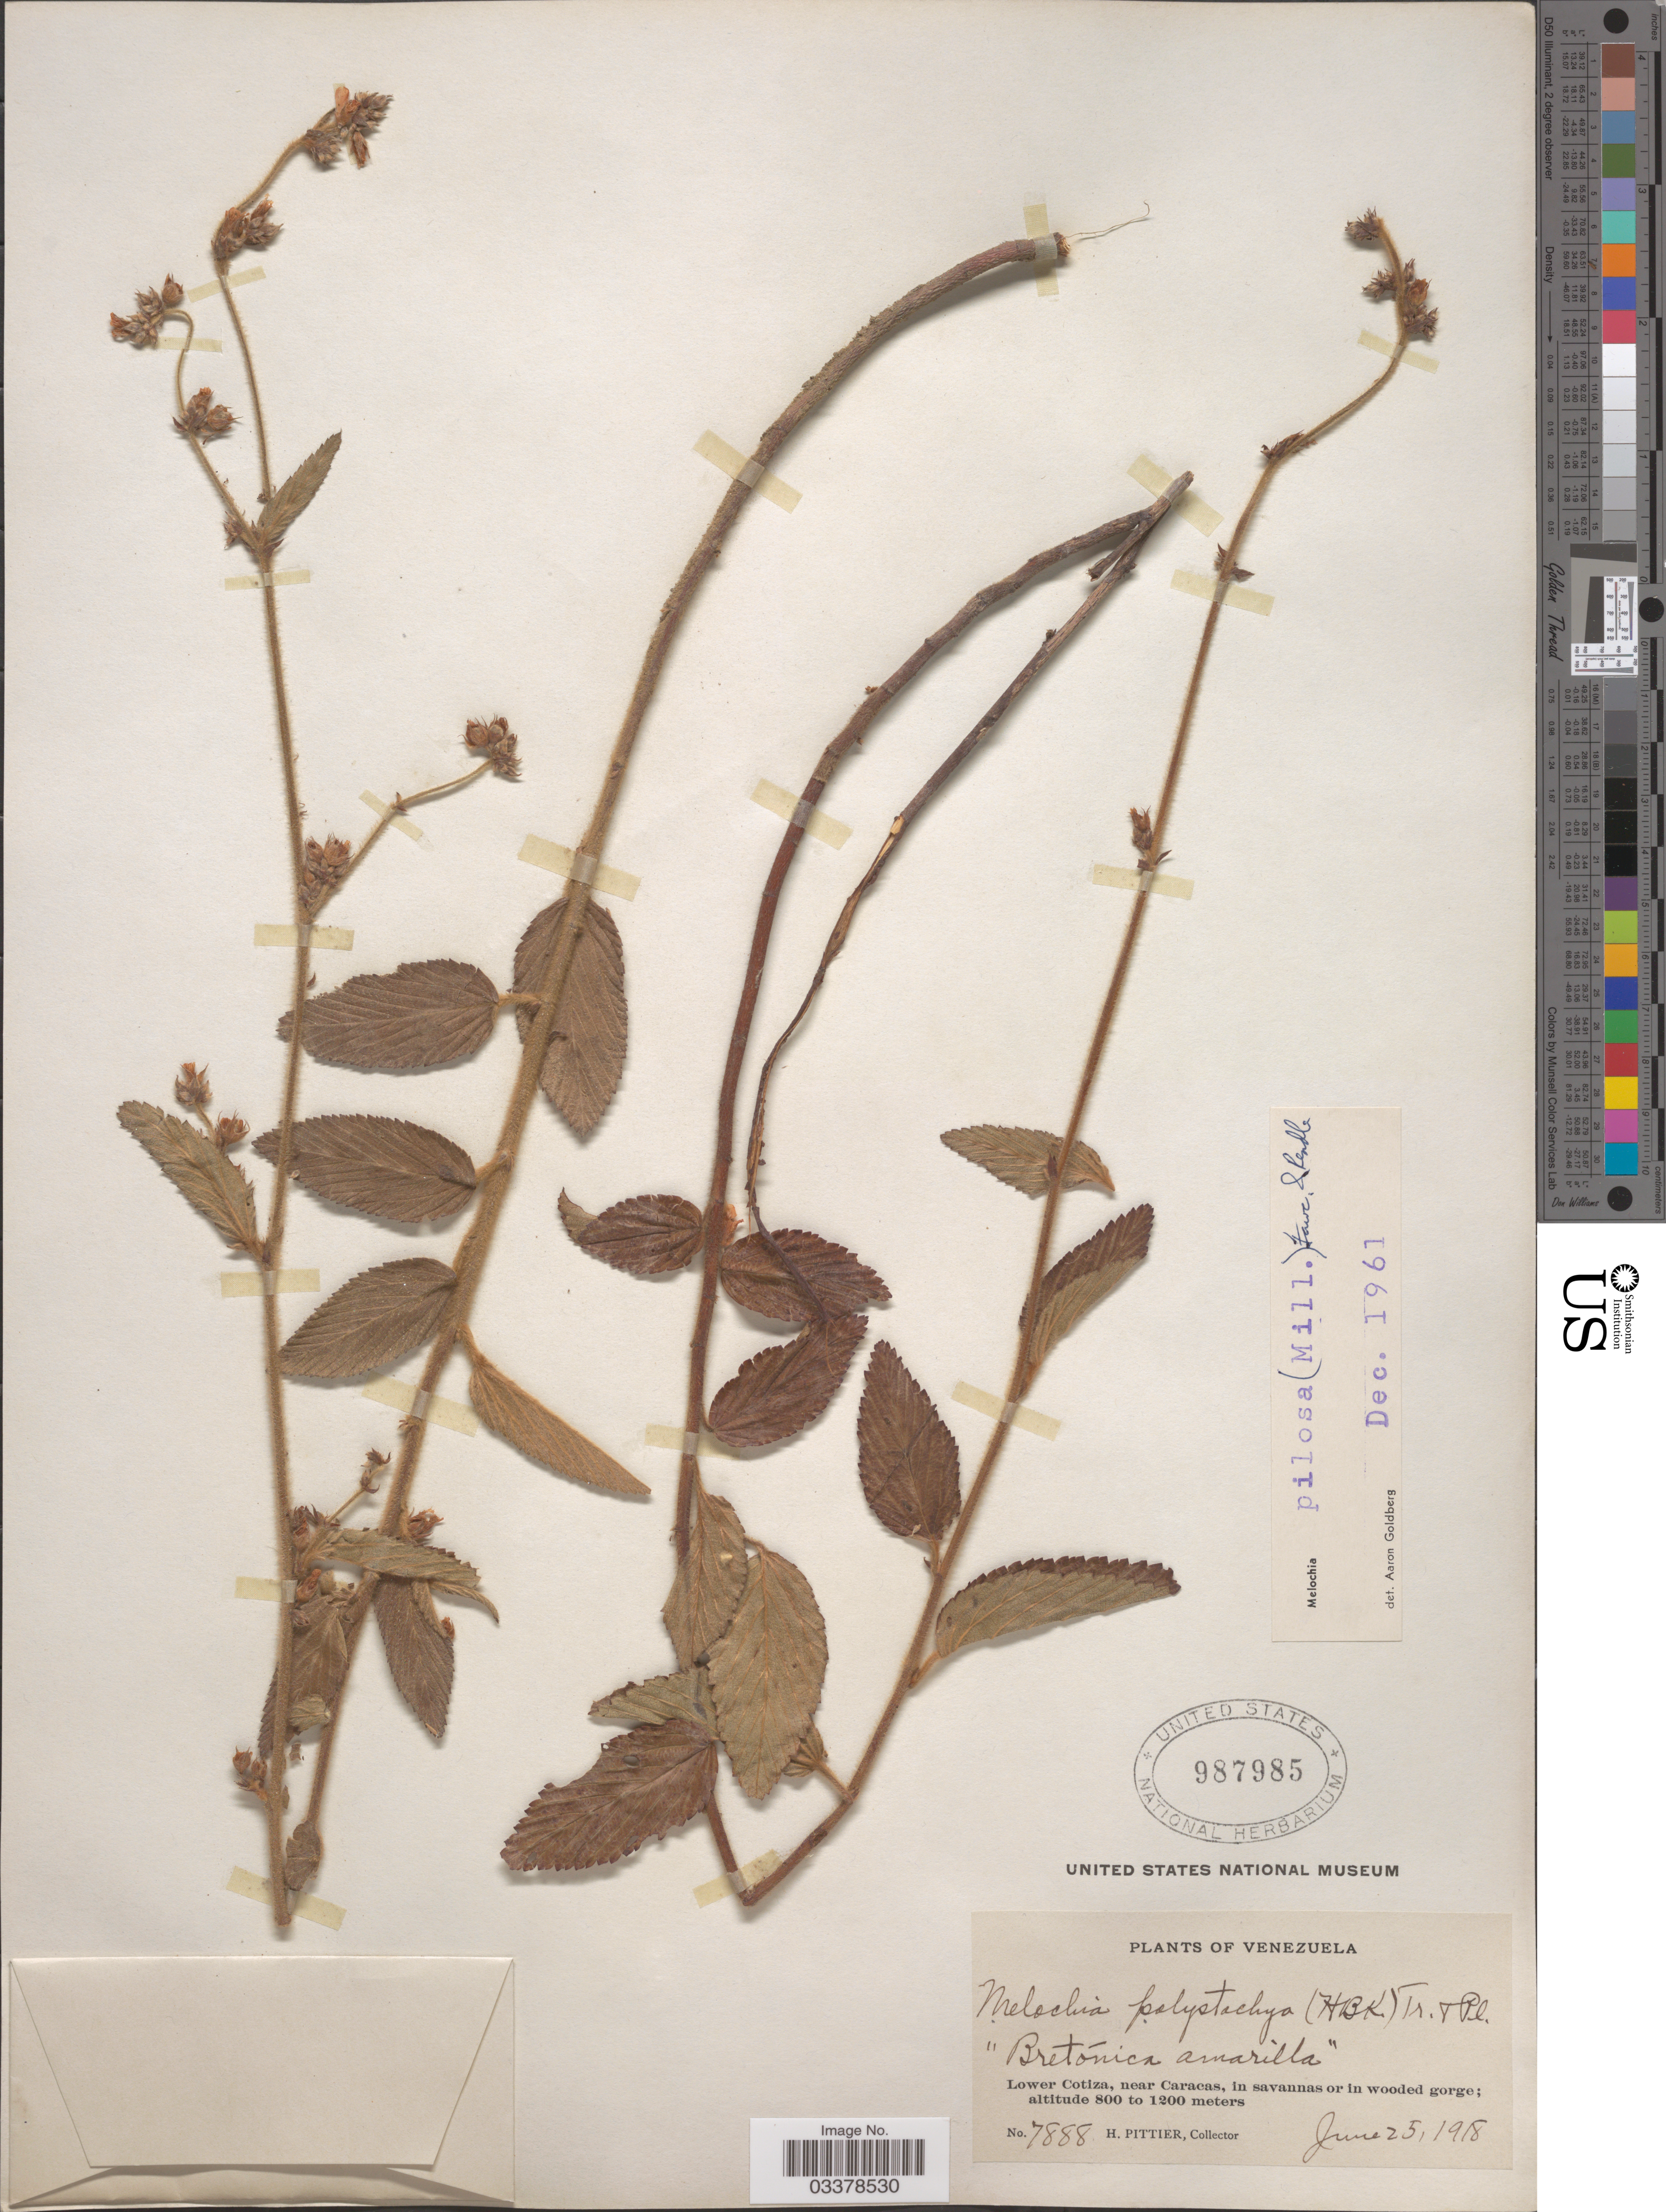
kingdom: Plantae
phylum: Tracheophyta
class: Magnoliopsida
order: Malvales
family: Malvaceae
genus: Melochia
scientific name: Melochia pilosa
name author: (Mill.) Fawc. & Rendle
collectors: H. F. Pittier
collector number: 7888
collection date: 1918-06-25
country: Venezuela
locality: Lower Cotiza, near Caracas.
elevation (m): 800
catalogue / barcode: US 987985